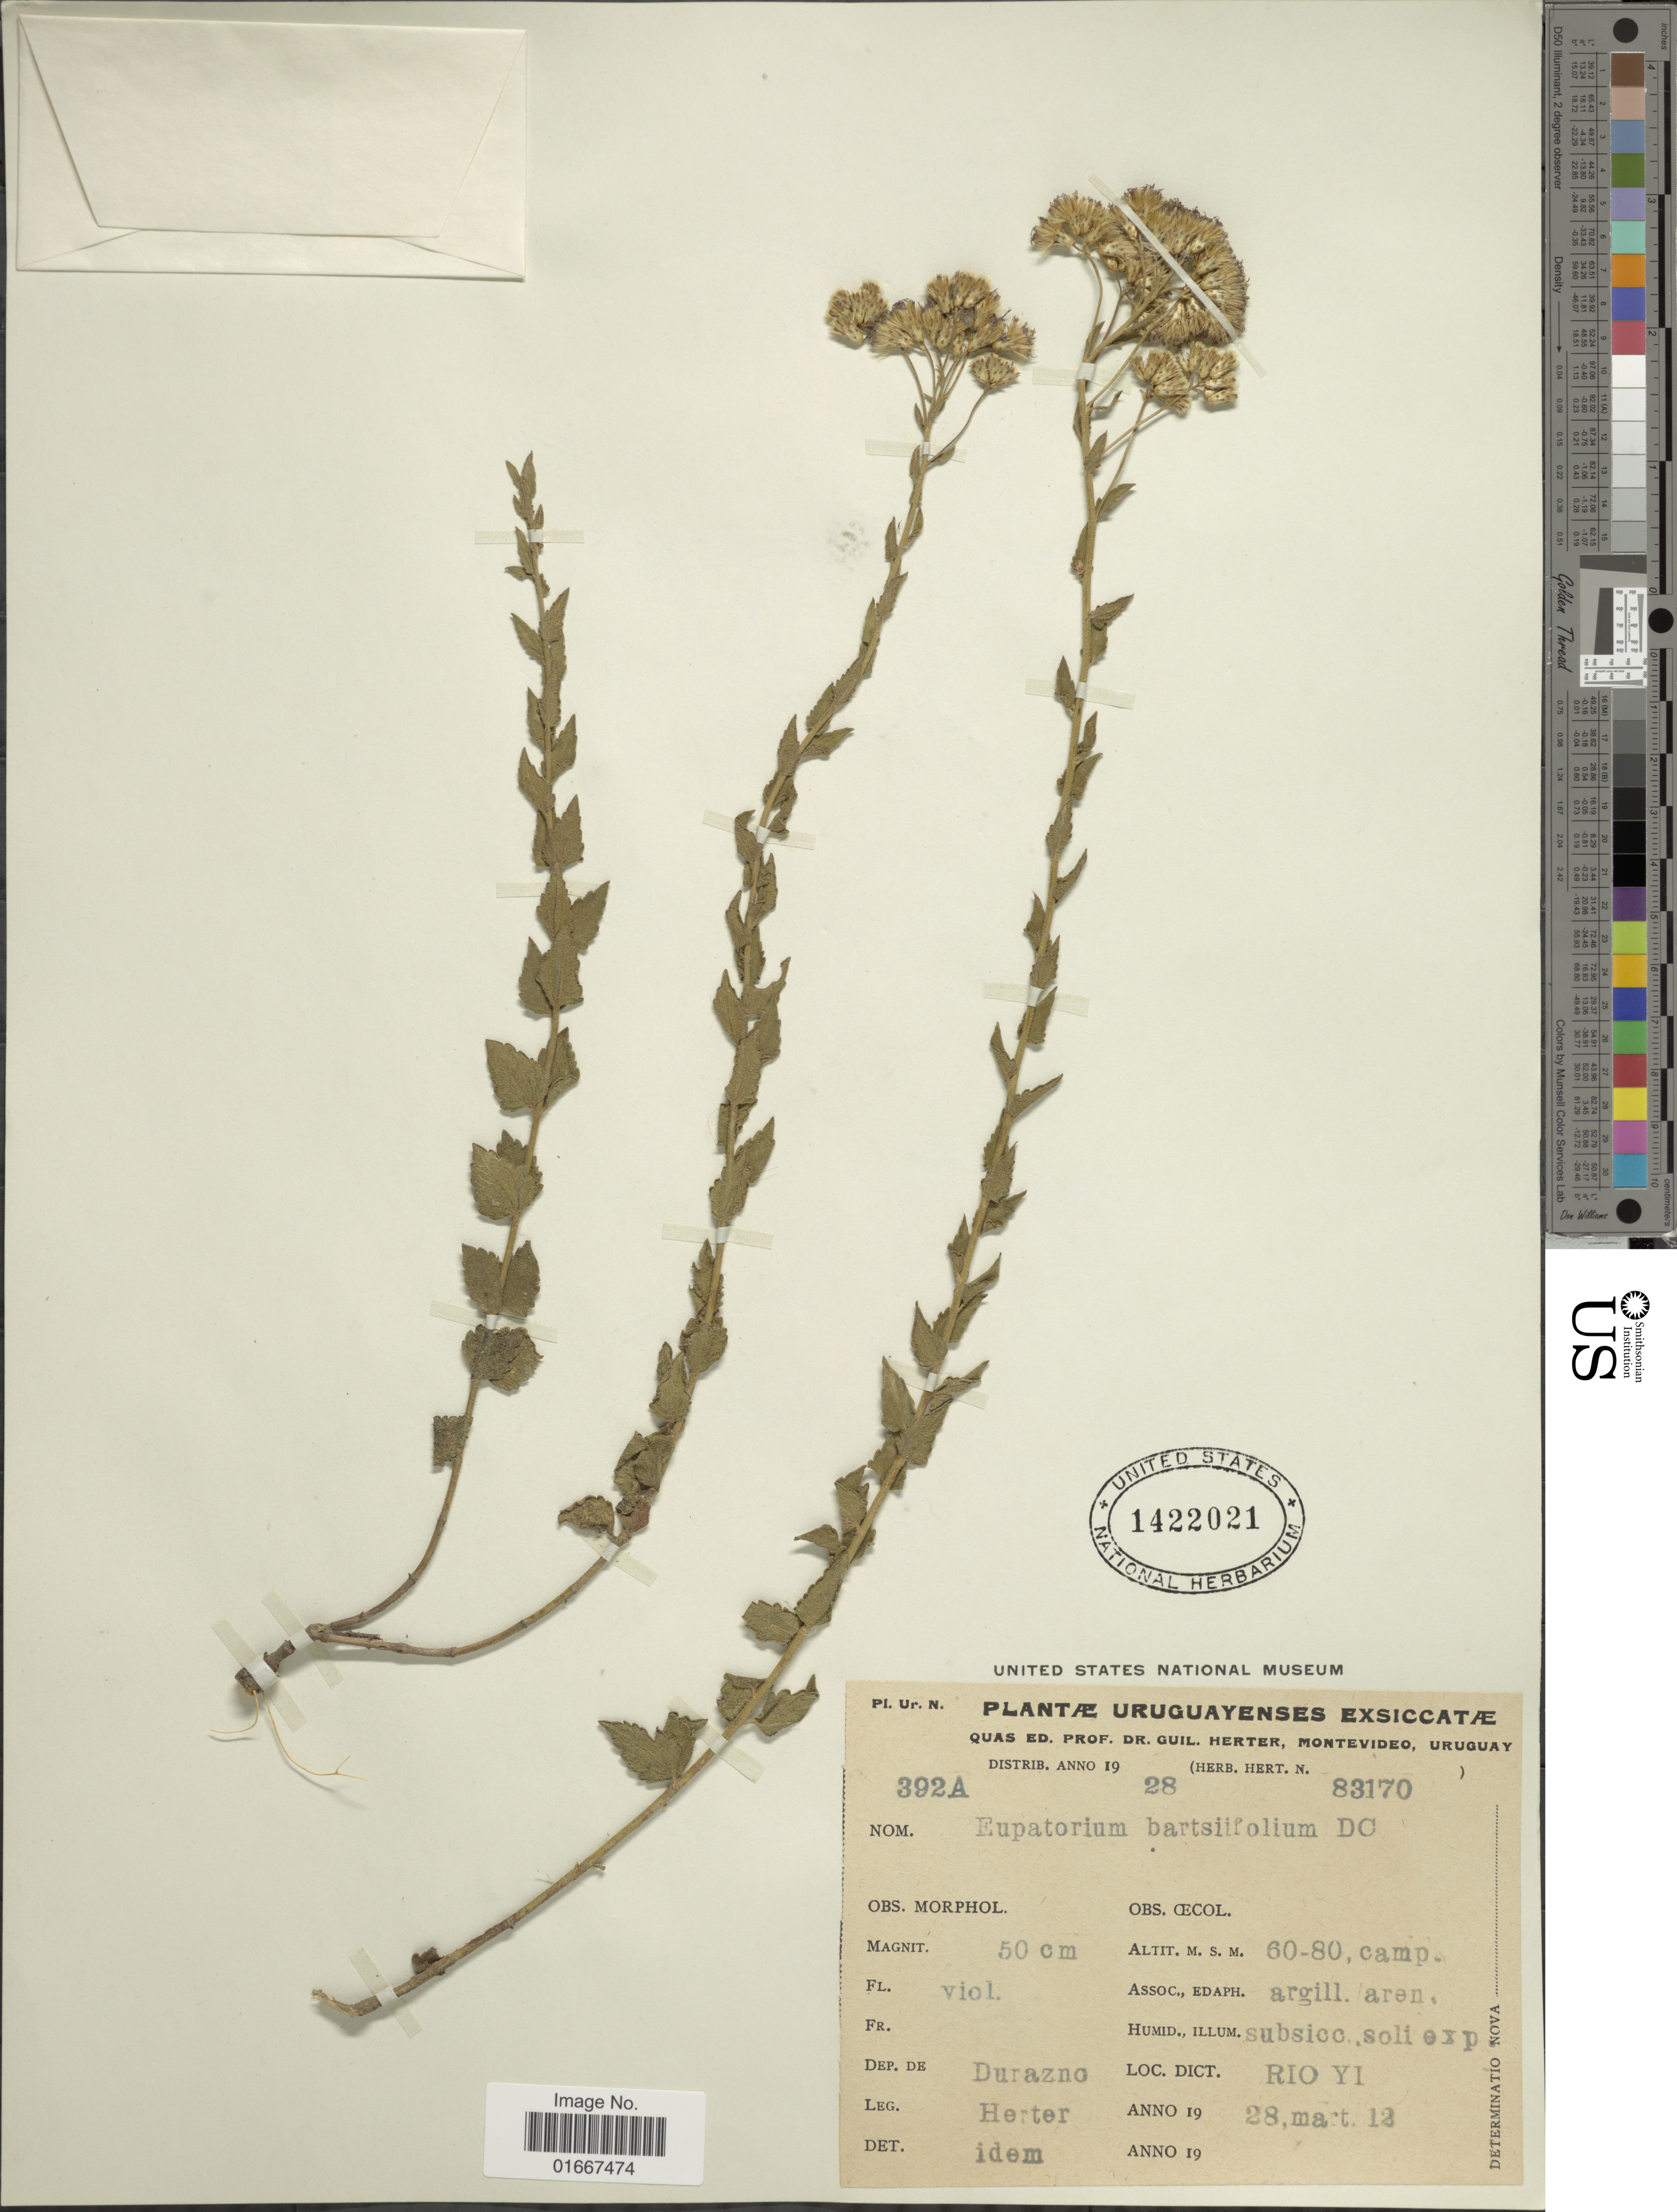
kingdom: Plantae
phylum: Tracheophyta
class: Magnoliopsida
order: Asterales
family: Asteraceae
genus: Chromolaena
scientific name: Chromolaena hirsuta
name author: (Hook. & Arn.) R.M. King & H. Rob.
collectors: W. G. Herter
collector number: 392A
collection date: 1912-03-28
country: Uruguay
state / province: Durazno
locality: Dict. Rio Yi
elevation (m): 60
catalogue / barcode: US 1422021